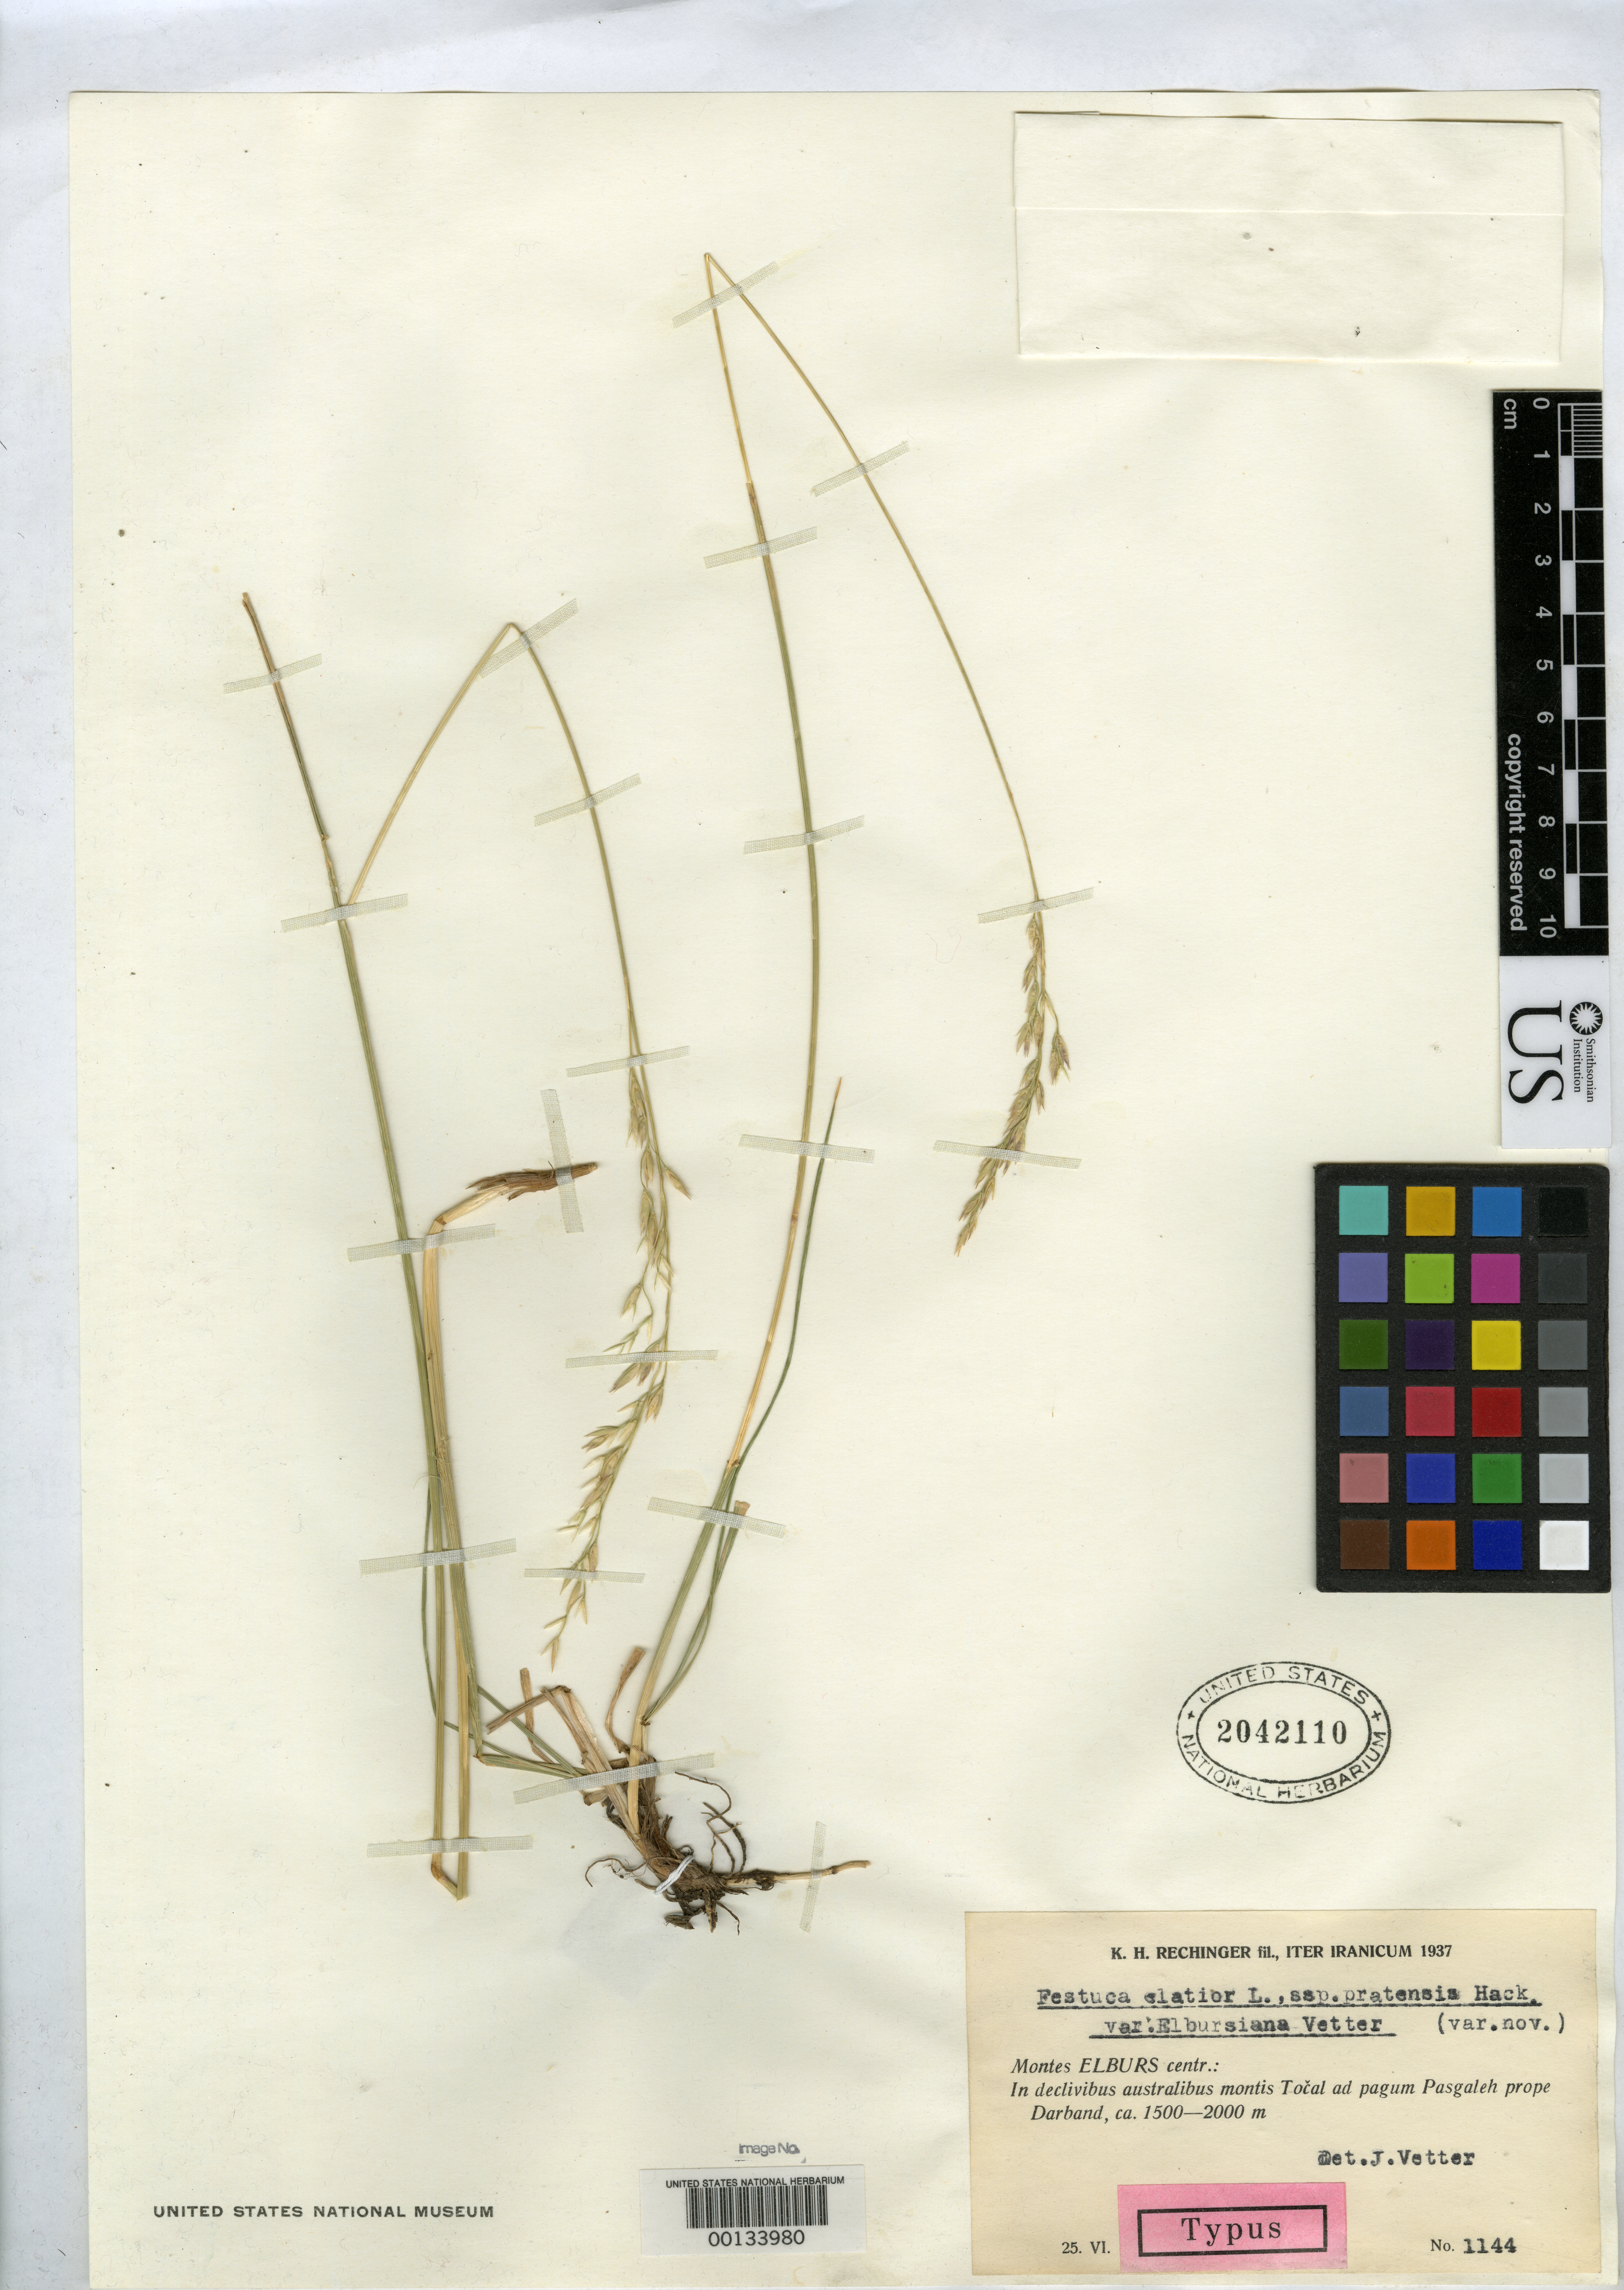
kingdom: Plantae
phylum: Tracheophyta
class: Liliopsida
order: Poales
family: Poaceae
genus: Festuca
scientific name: Festuca elatior subsp. pratensis var. elbursiana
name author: Rech. f.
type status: Isotype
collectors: K. H. Rechinger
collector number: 1144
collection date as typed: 25 Jun 1937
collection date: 1937-06-25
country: Iran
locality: Elburz Mountains on Mount Tocal, Pagaleh District near Darband.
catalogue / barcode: US 2042110